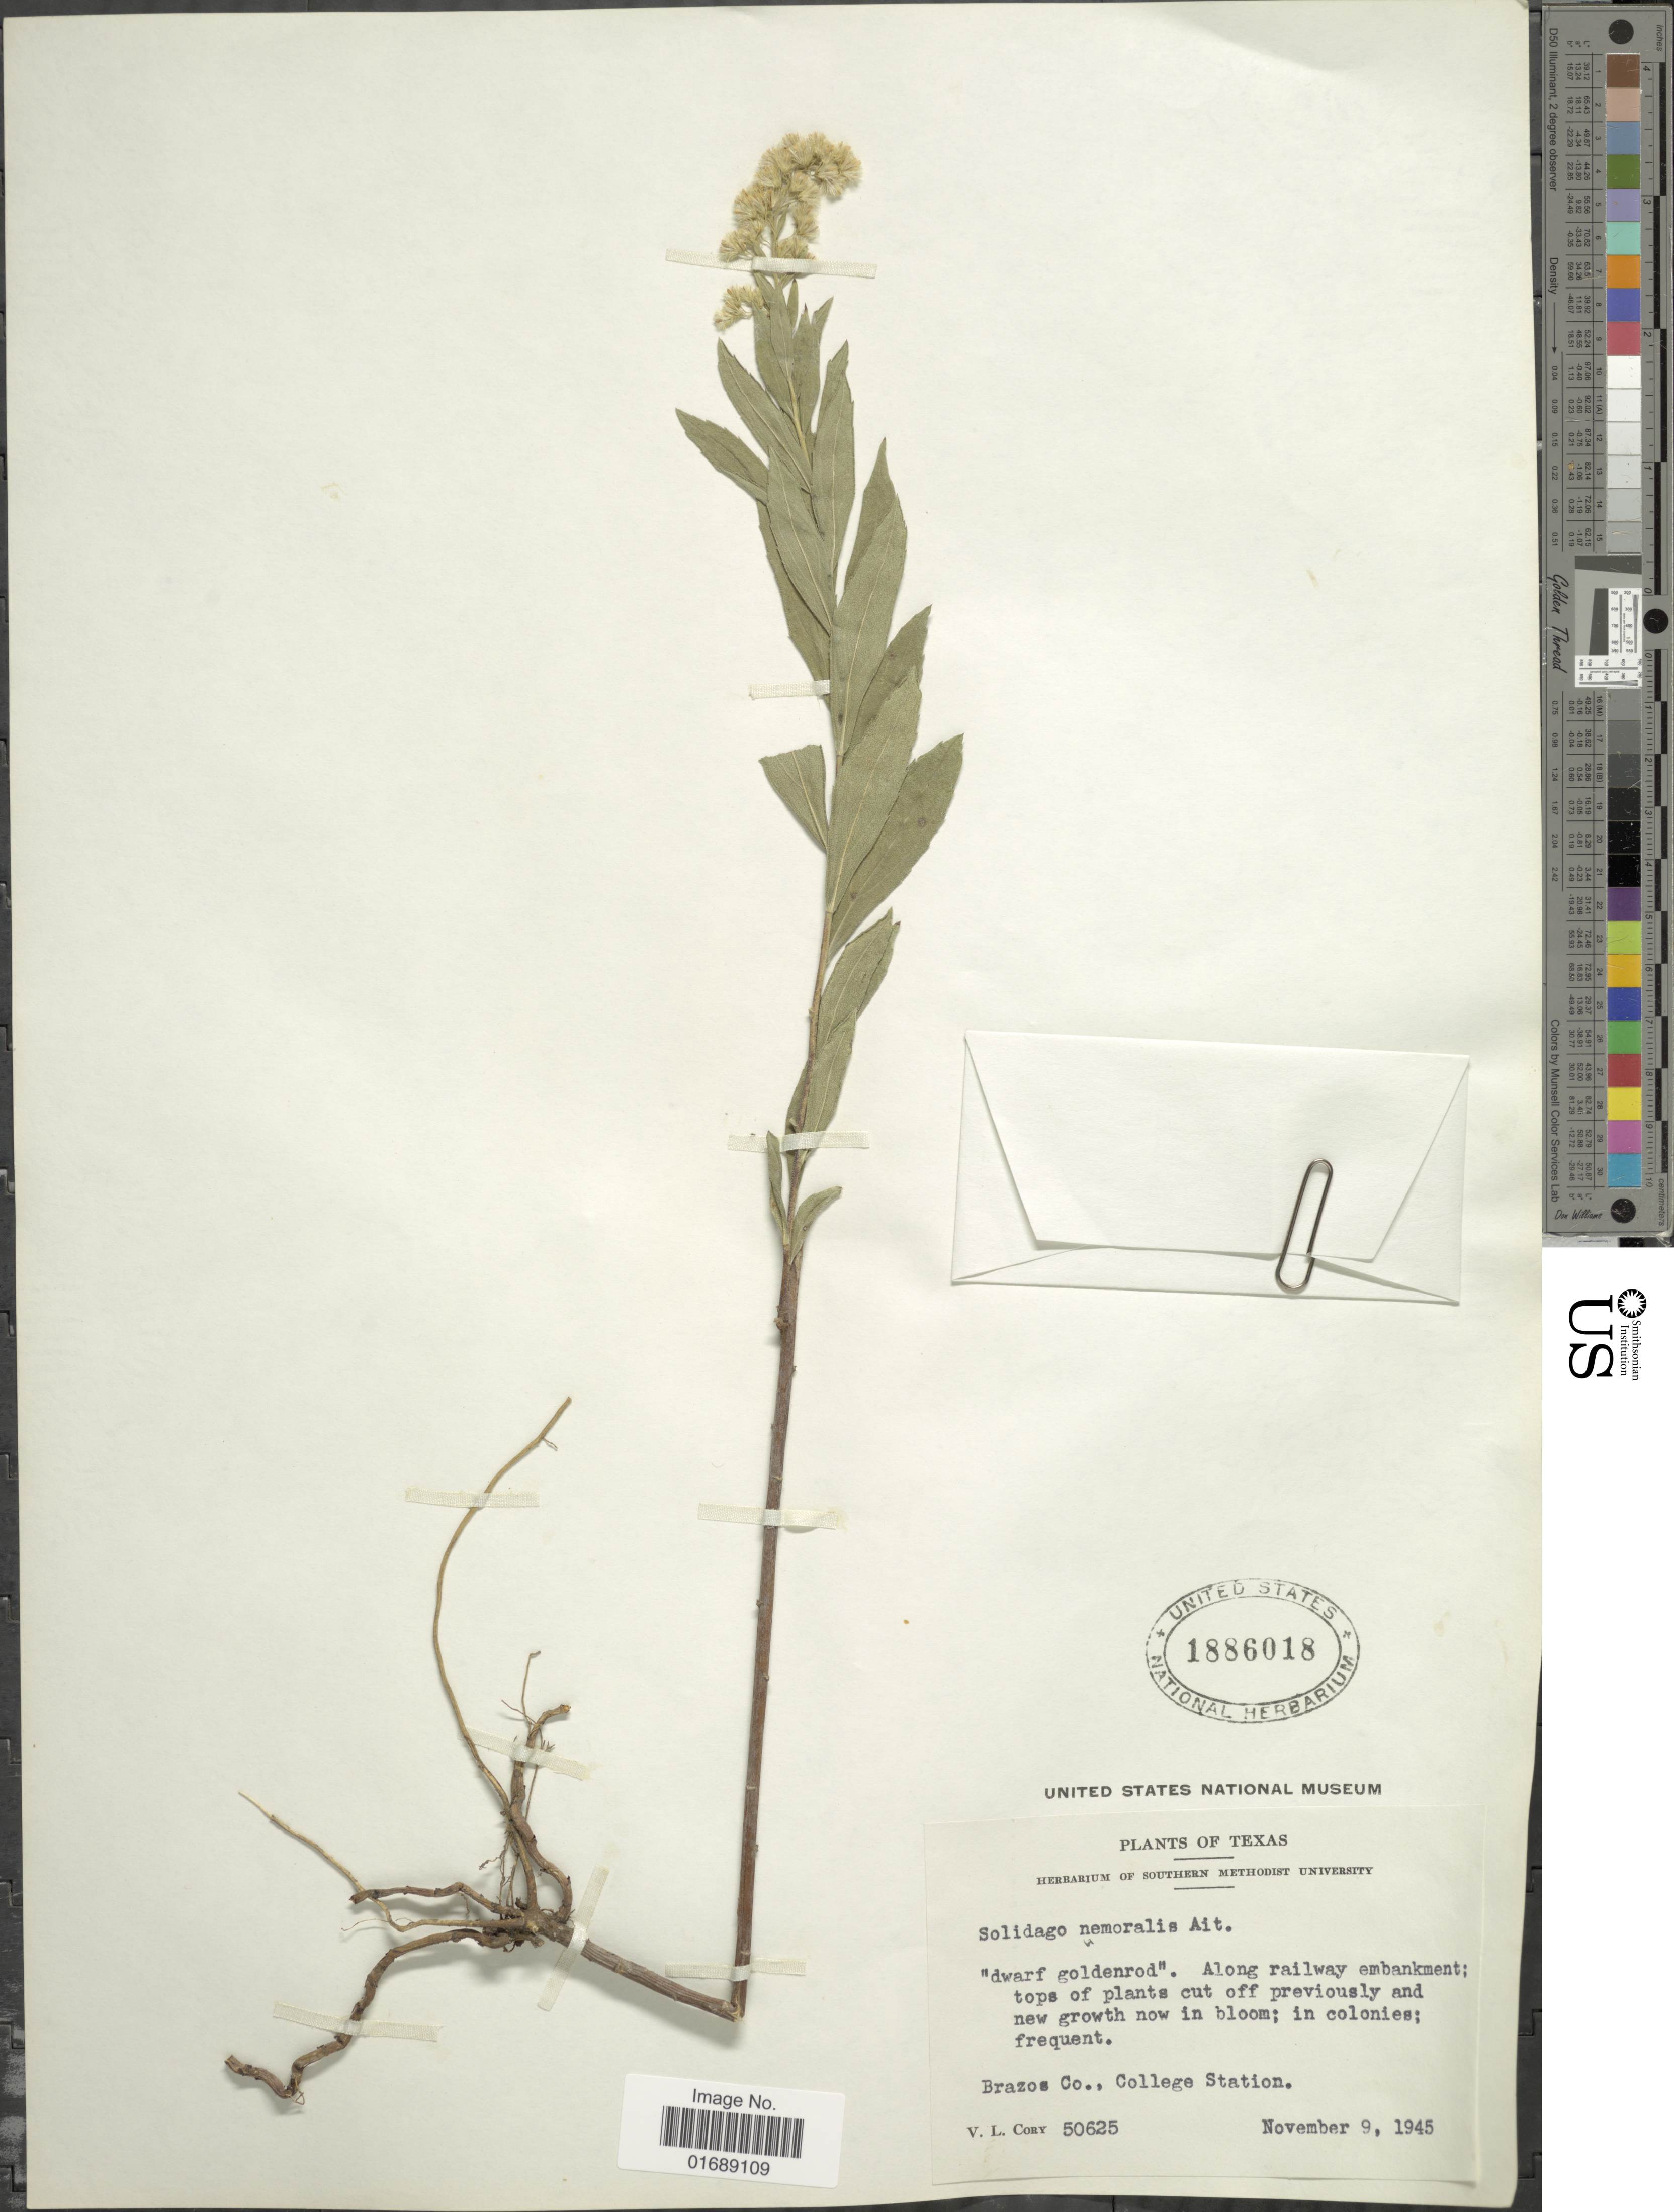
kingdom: Plantae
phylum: Tracheophyta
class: Magnoliopsida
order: Asterales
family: Asteraceae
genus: Solidago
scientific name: Solidago nemoralis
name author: Aiton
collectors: V. Cory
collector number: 50625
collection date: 1945-11-09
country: United States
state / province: Texas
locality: Brazos Co. College Station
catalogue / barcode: US 1886018